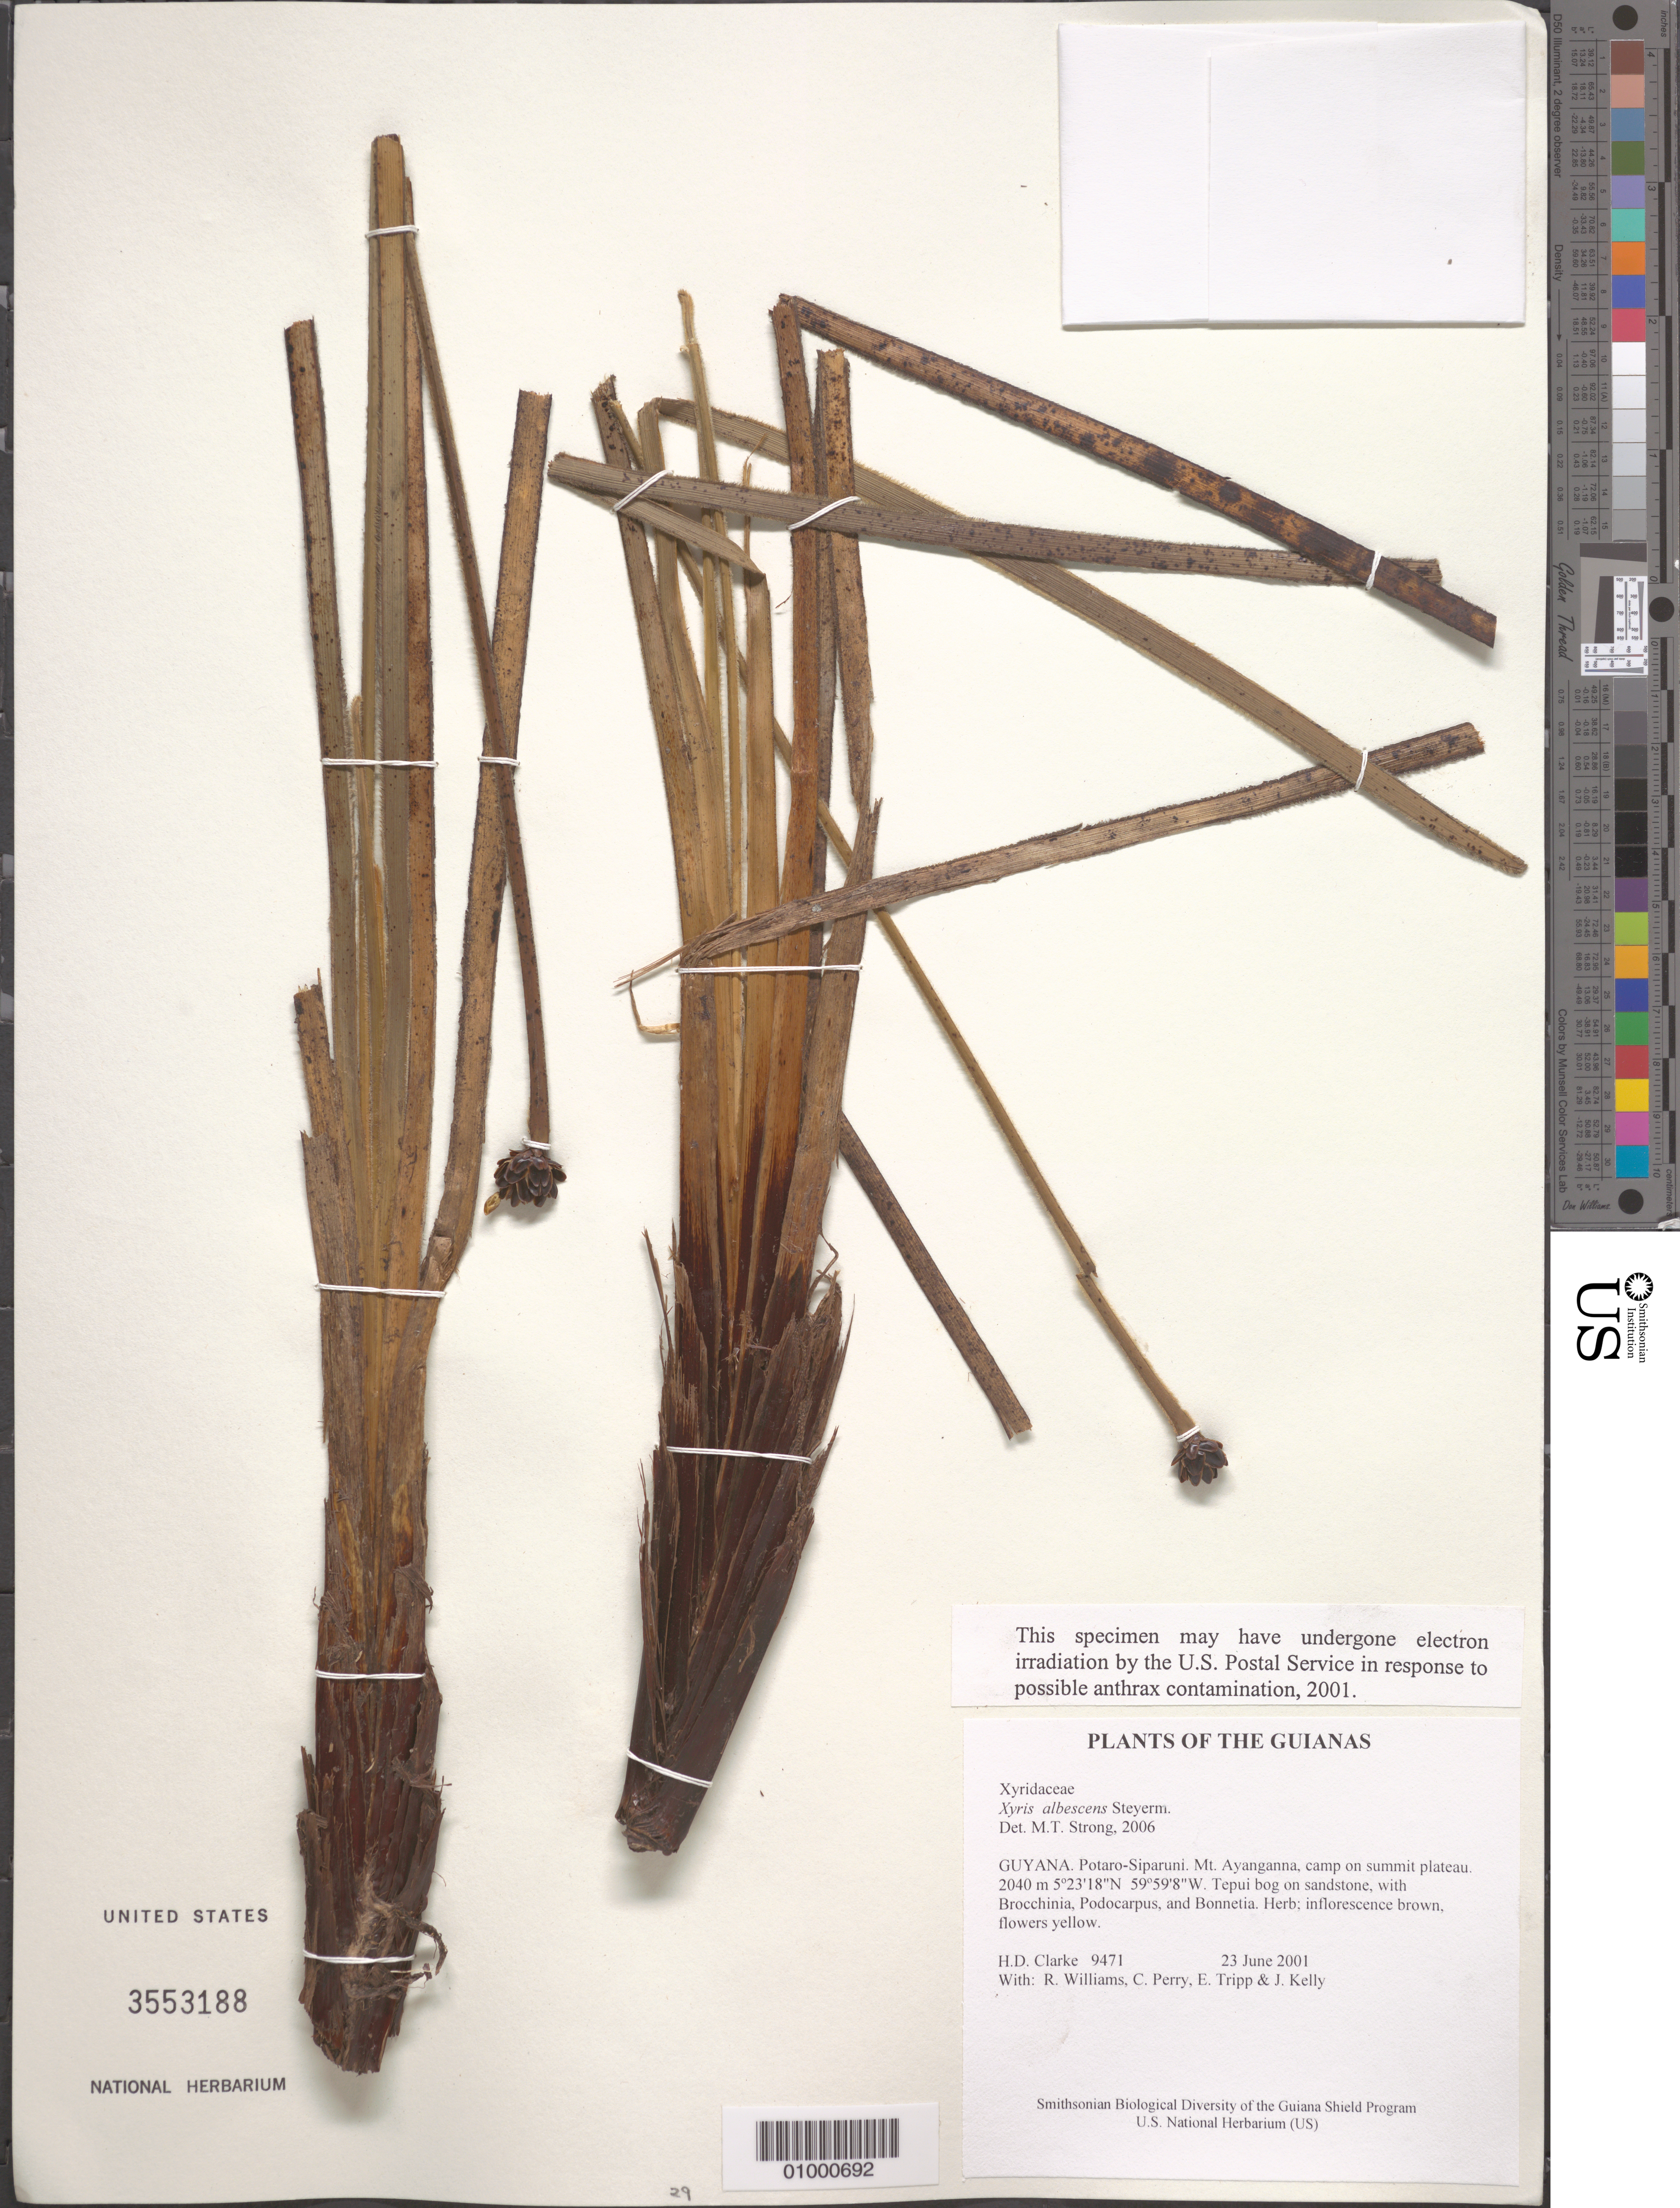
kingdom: Plantae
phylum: Tracheophyta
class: Liliopsida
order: Poales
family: Xyridaceae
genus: Xyris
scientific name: Xyris albescens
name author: Steyerm.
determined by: Strong, M. T., (US), Smithsonian Institution - National Museum of Natural History (UNITED STATES)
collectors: H. D. Clarke, R. Williams, C. Perry, E. Tripp & J. Kelly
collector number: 9471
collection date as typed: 23 June 2001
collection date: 2001-06-23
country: Guyana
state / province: Potaro-Siparuni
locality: Mt. Ayanganna, camp on summit plateau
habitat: Tepui bog on sandstone, with Brocchinia, Podocarpus, and Bonnetia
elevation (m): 2040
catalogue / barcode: US 3553188